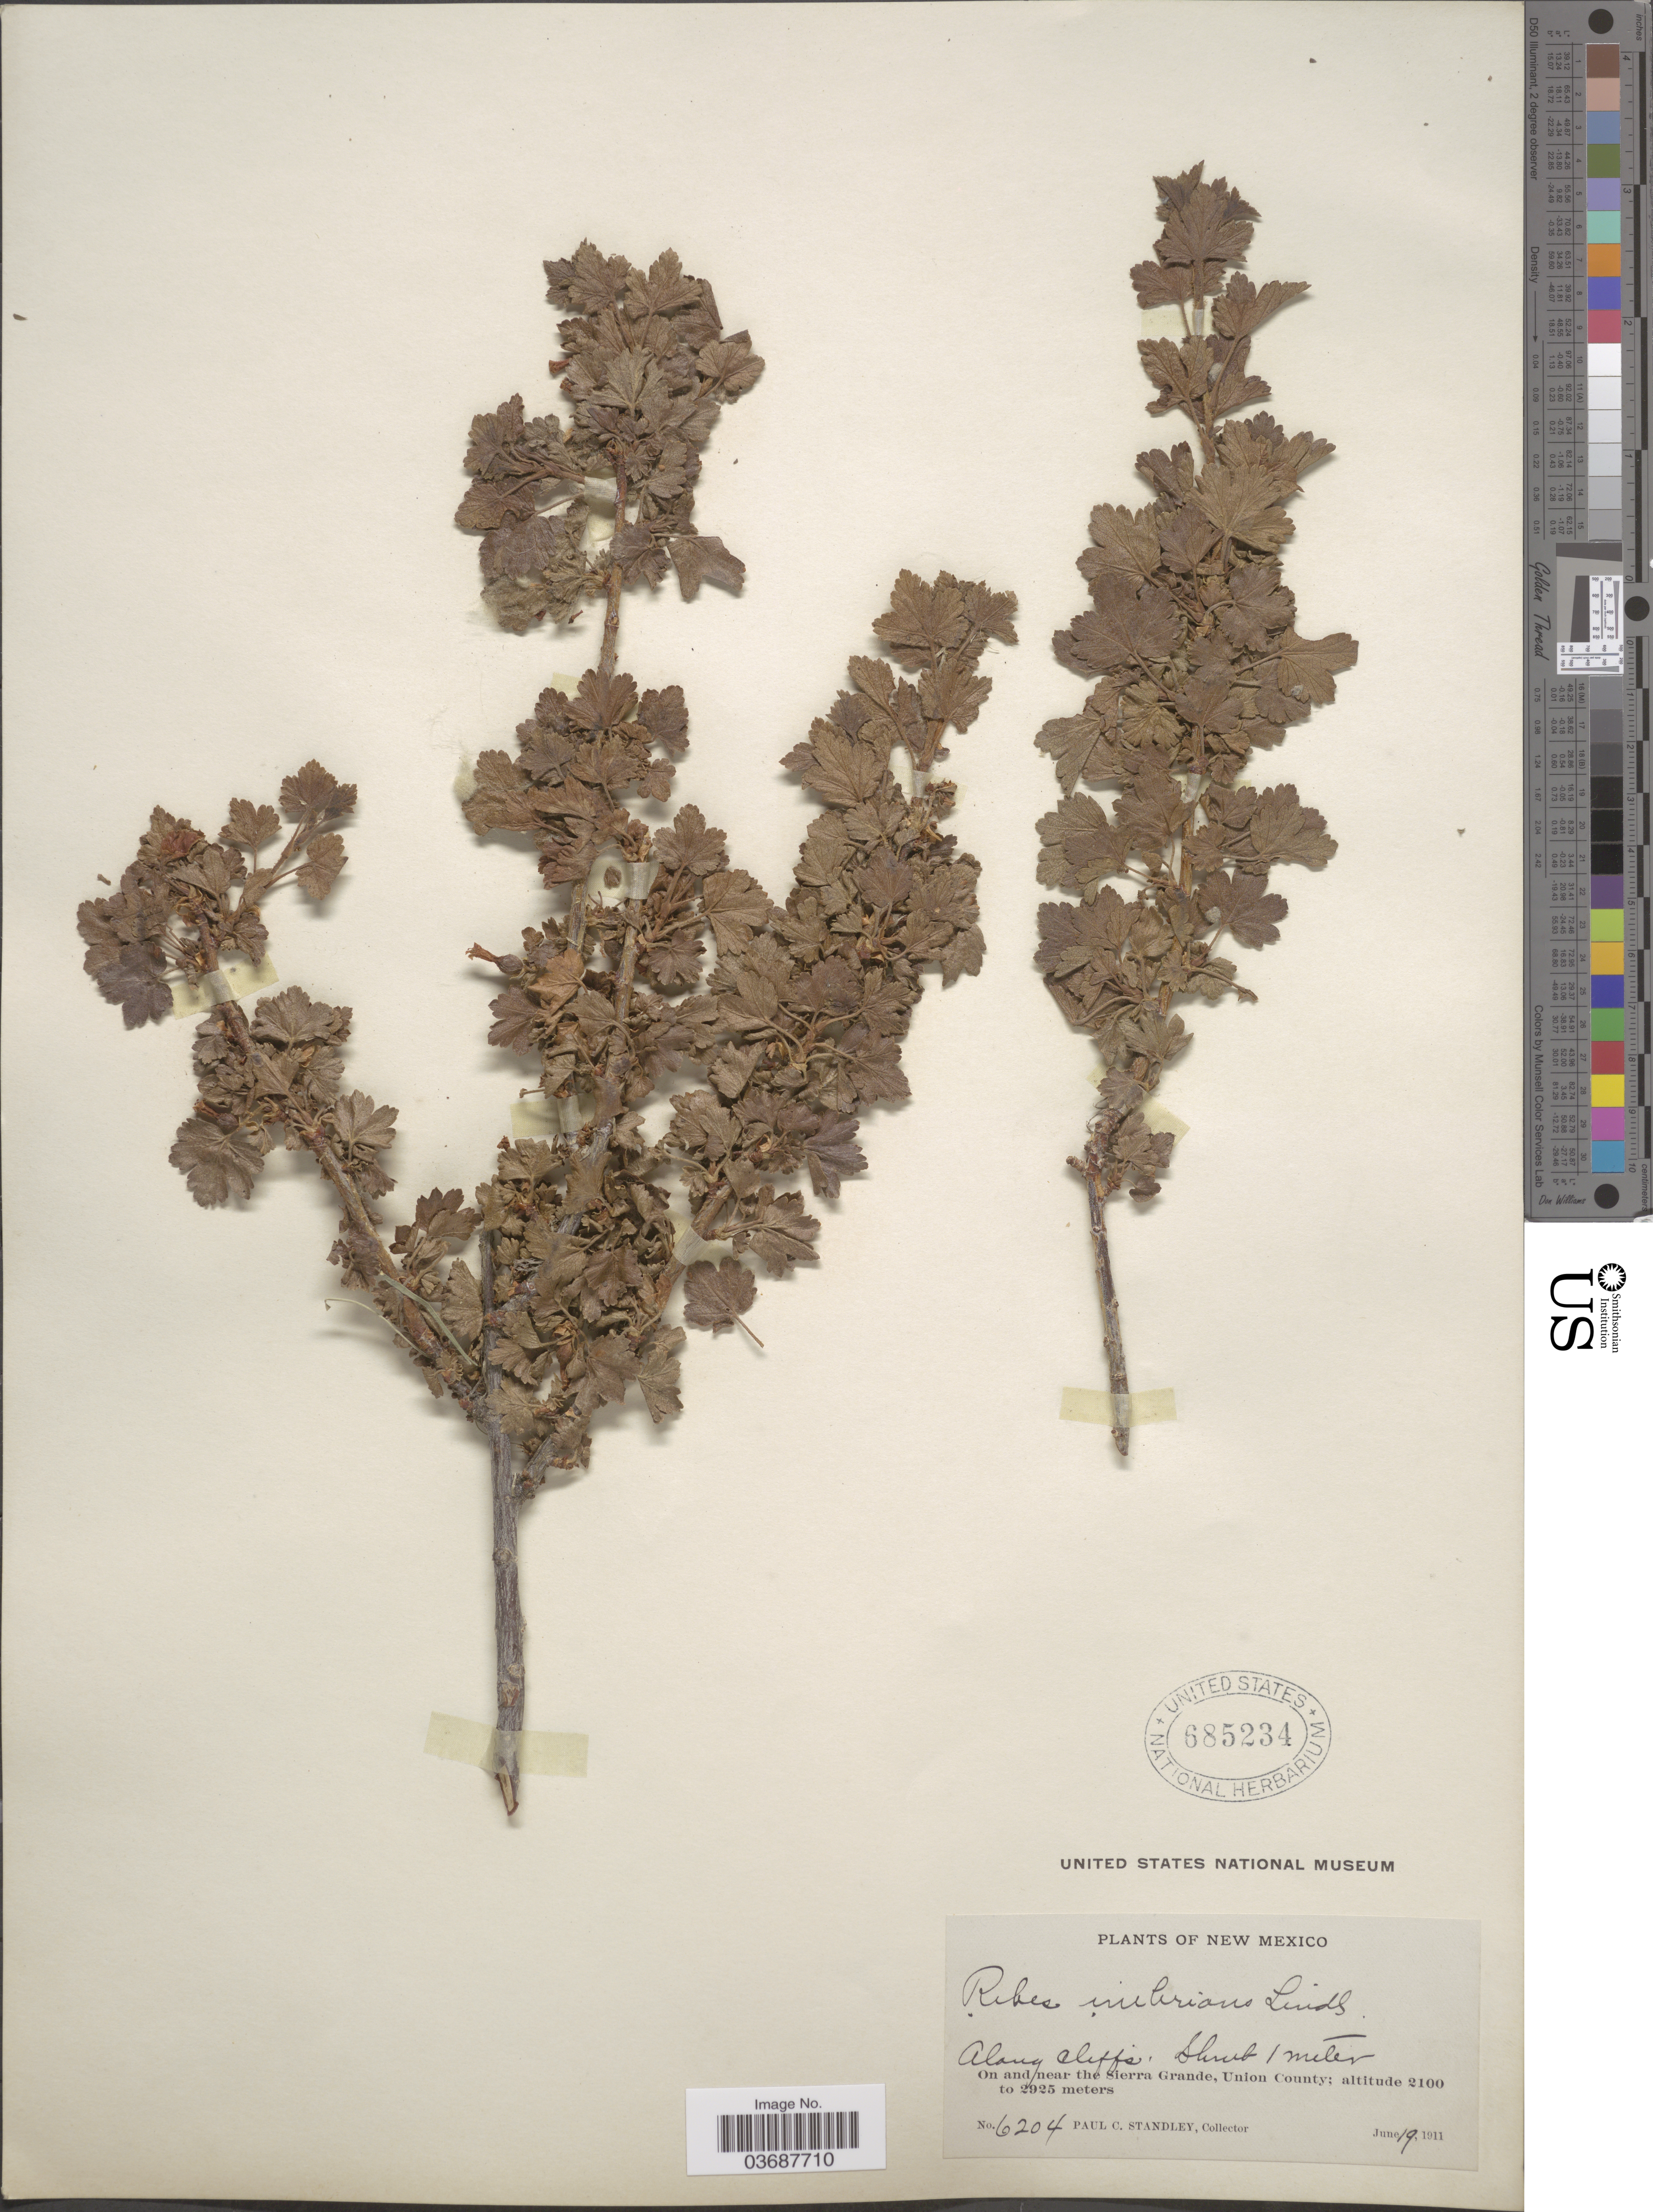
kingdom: Plantae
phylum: Tracheophyta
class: Magnoliopsida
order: Saxifragales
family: Grossulariaceae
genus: Ribes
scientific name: Ribes inebrians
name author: Lindl.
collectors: P. C. Standley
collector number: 6204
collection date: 1911-06-19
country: United States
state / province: New Mexico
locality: Along cliffs. On and near the Sierra Grande, Union County.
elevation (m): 2100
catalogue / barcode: US 685234